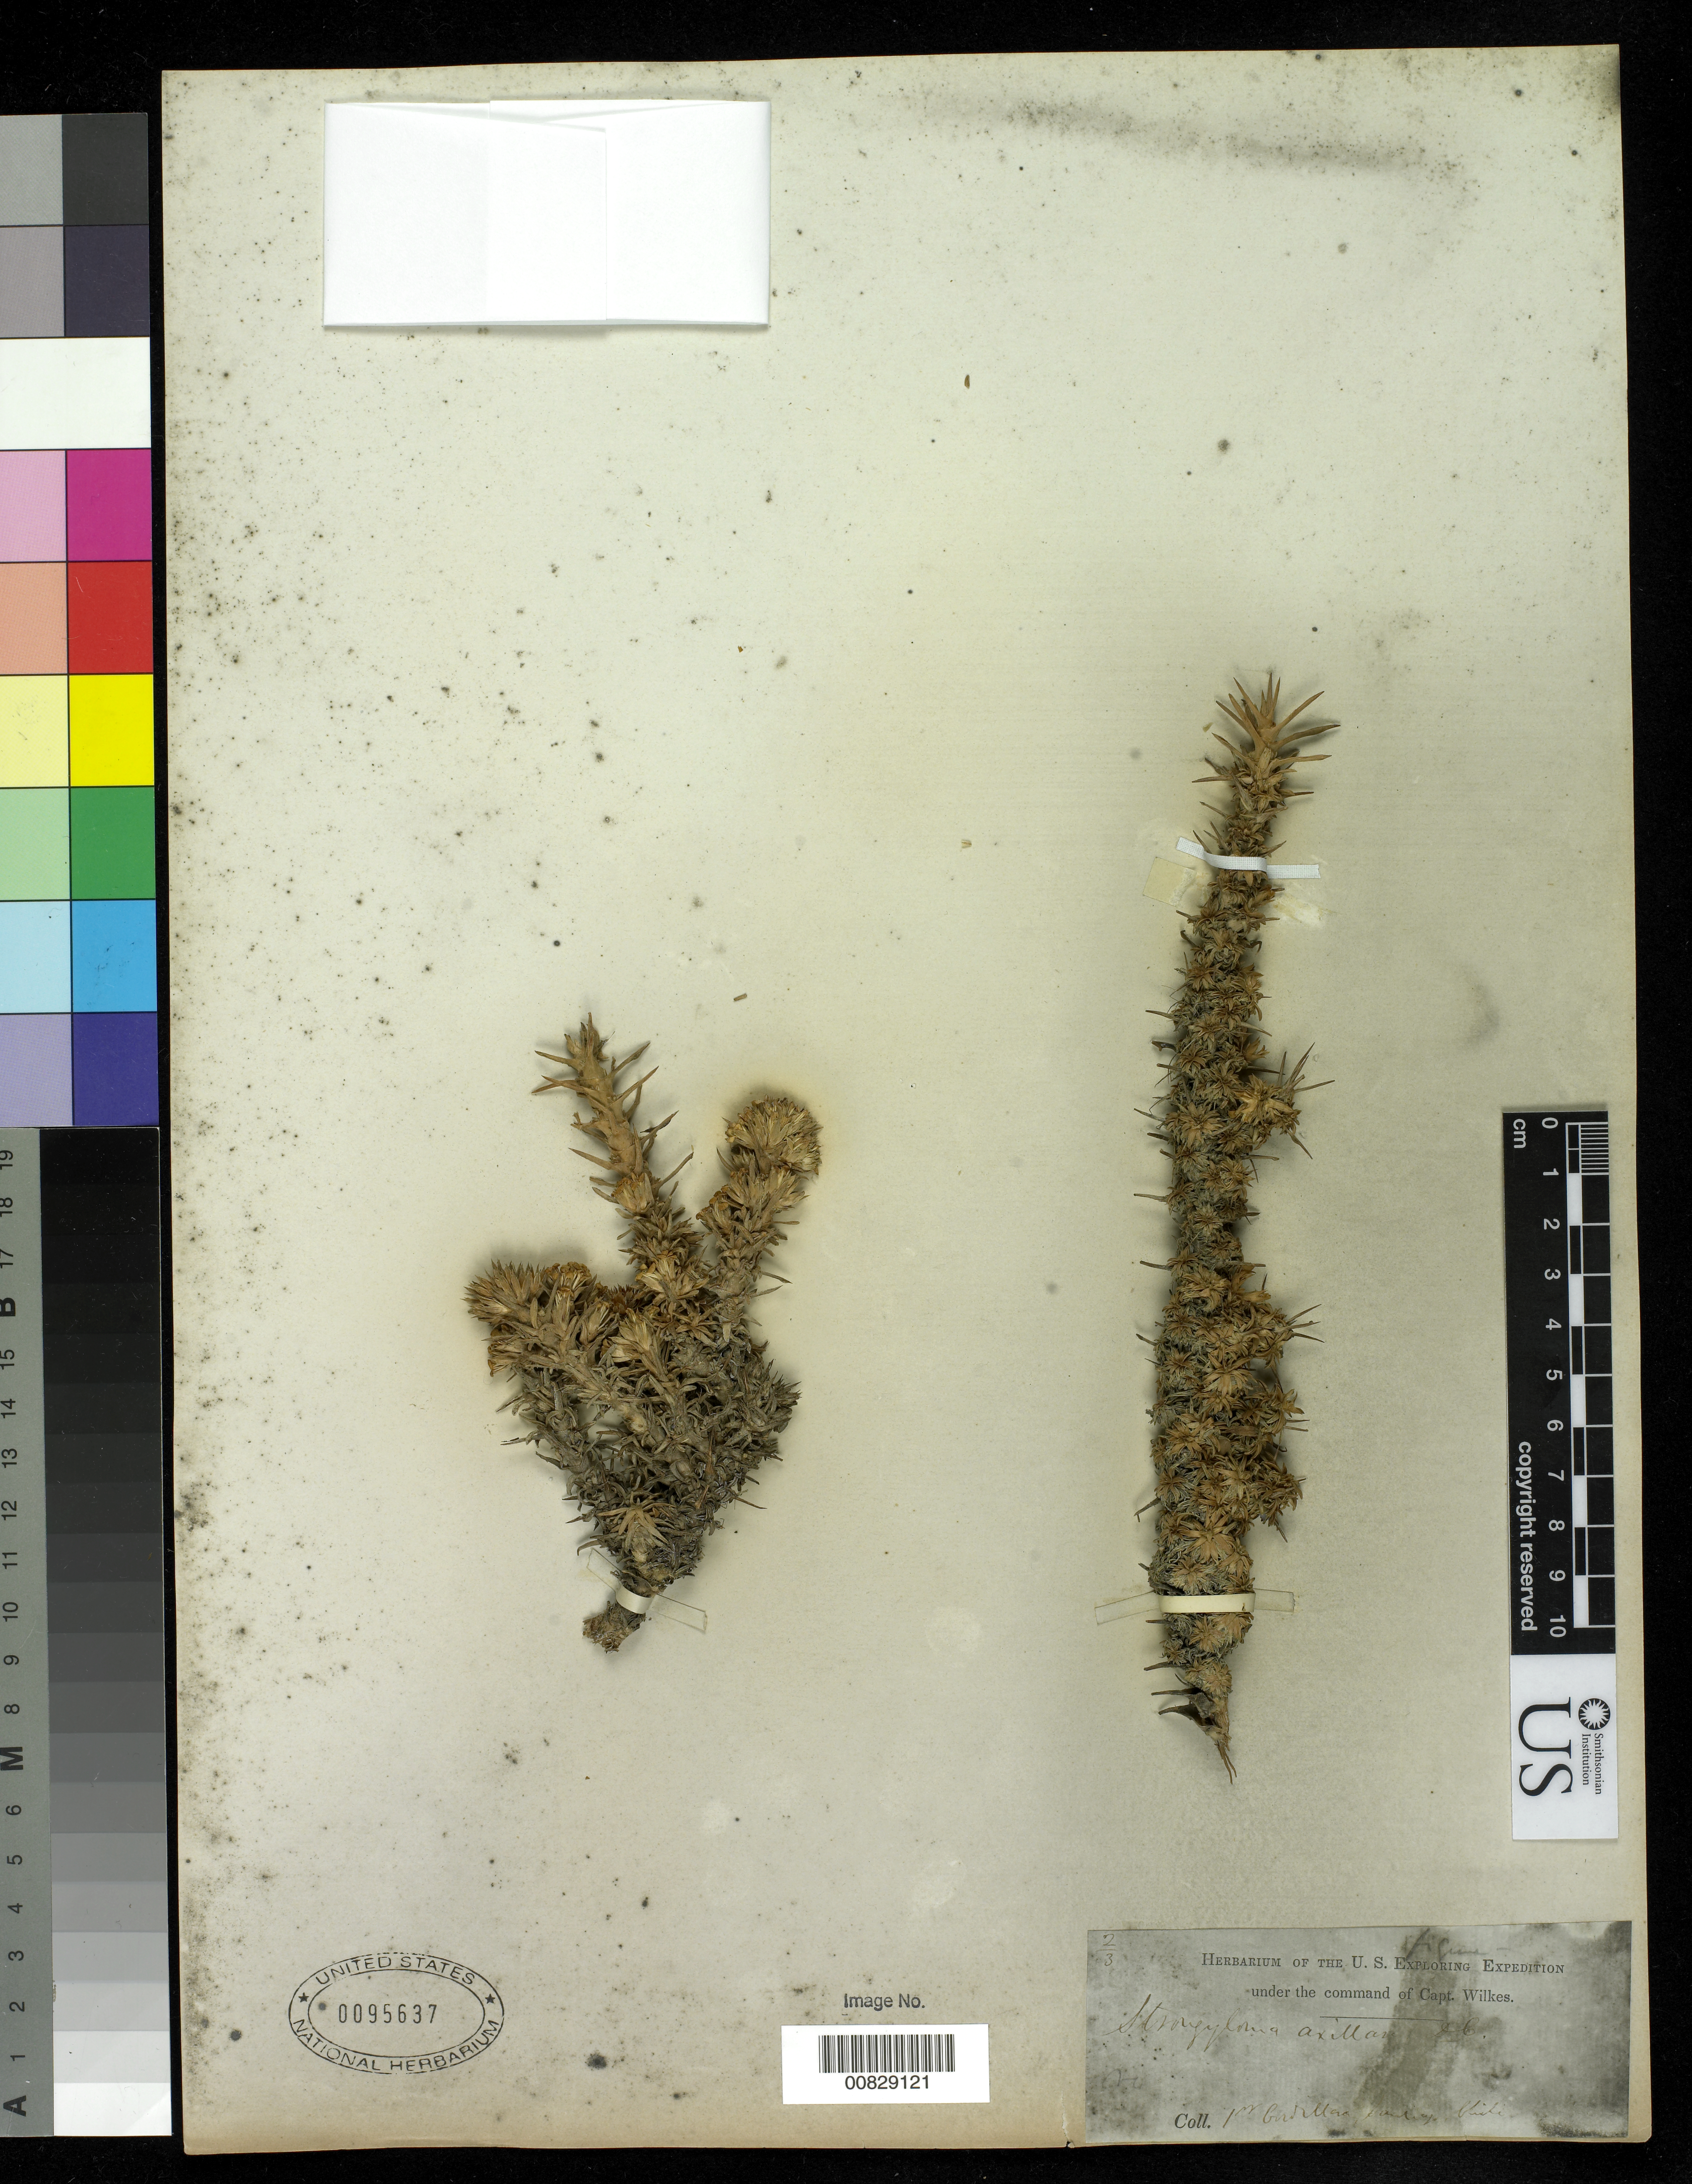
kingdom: Plantae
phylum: Tracheophyta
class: Magnoliopsida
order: Asterales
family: Asteraceae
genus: Nassauvia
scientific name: Nassauvia axillaris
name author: D. Don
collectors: Wilkes Explor. Exped.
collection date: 1838/1842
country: Chile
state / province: Región Metropolitana (RM)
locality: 1st Cordillera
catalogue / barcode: US 95637